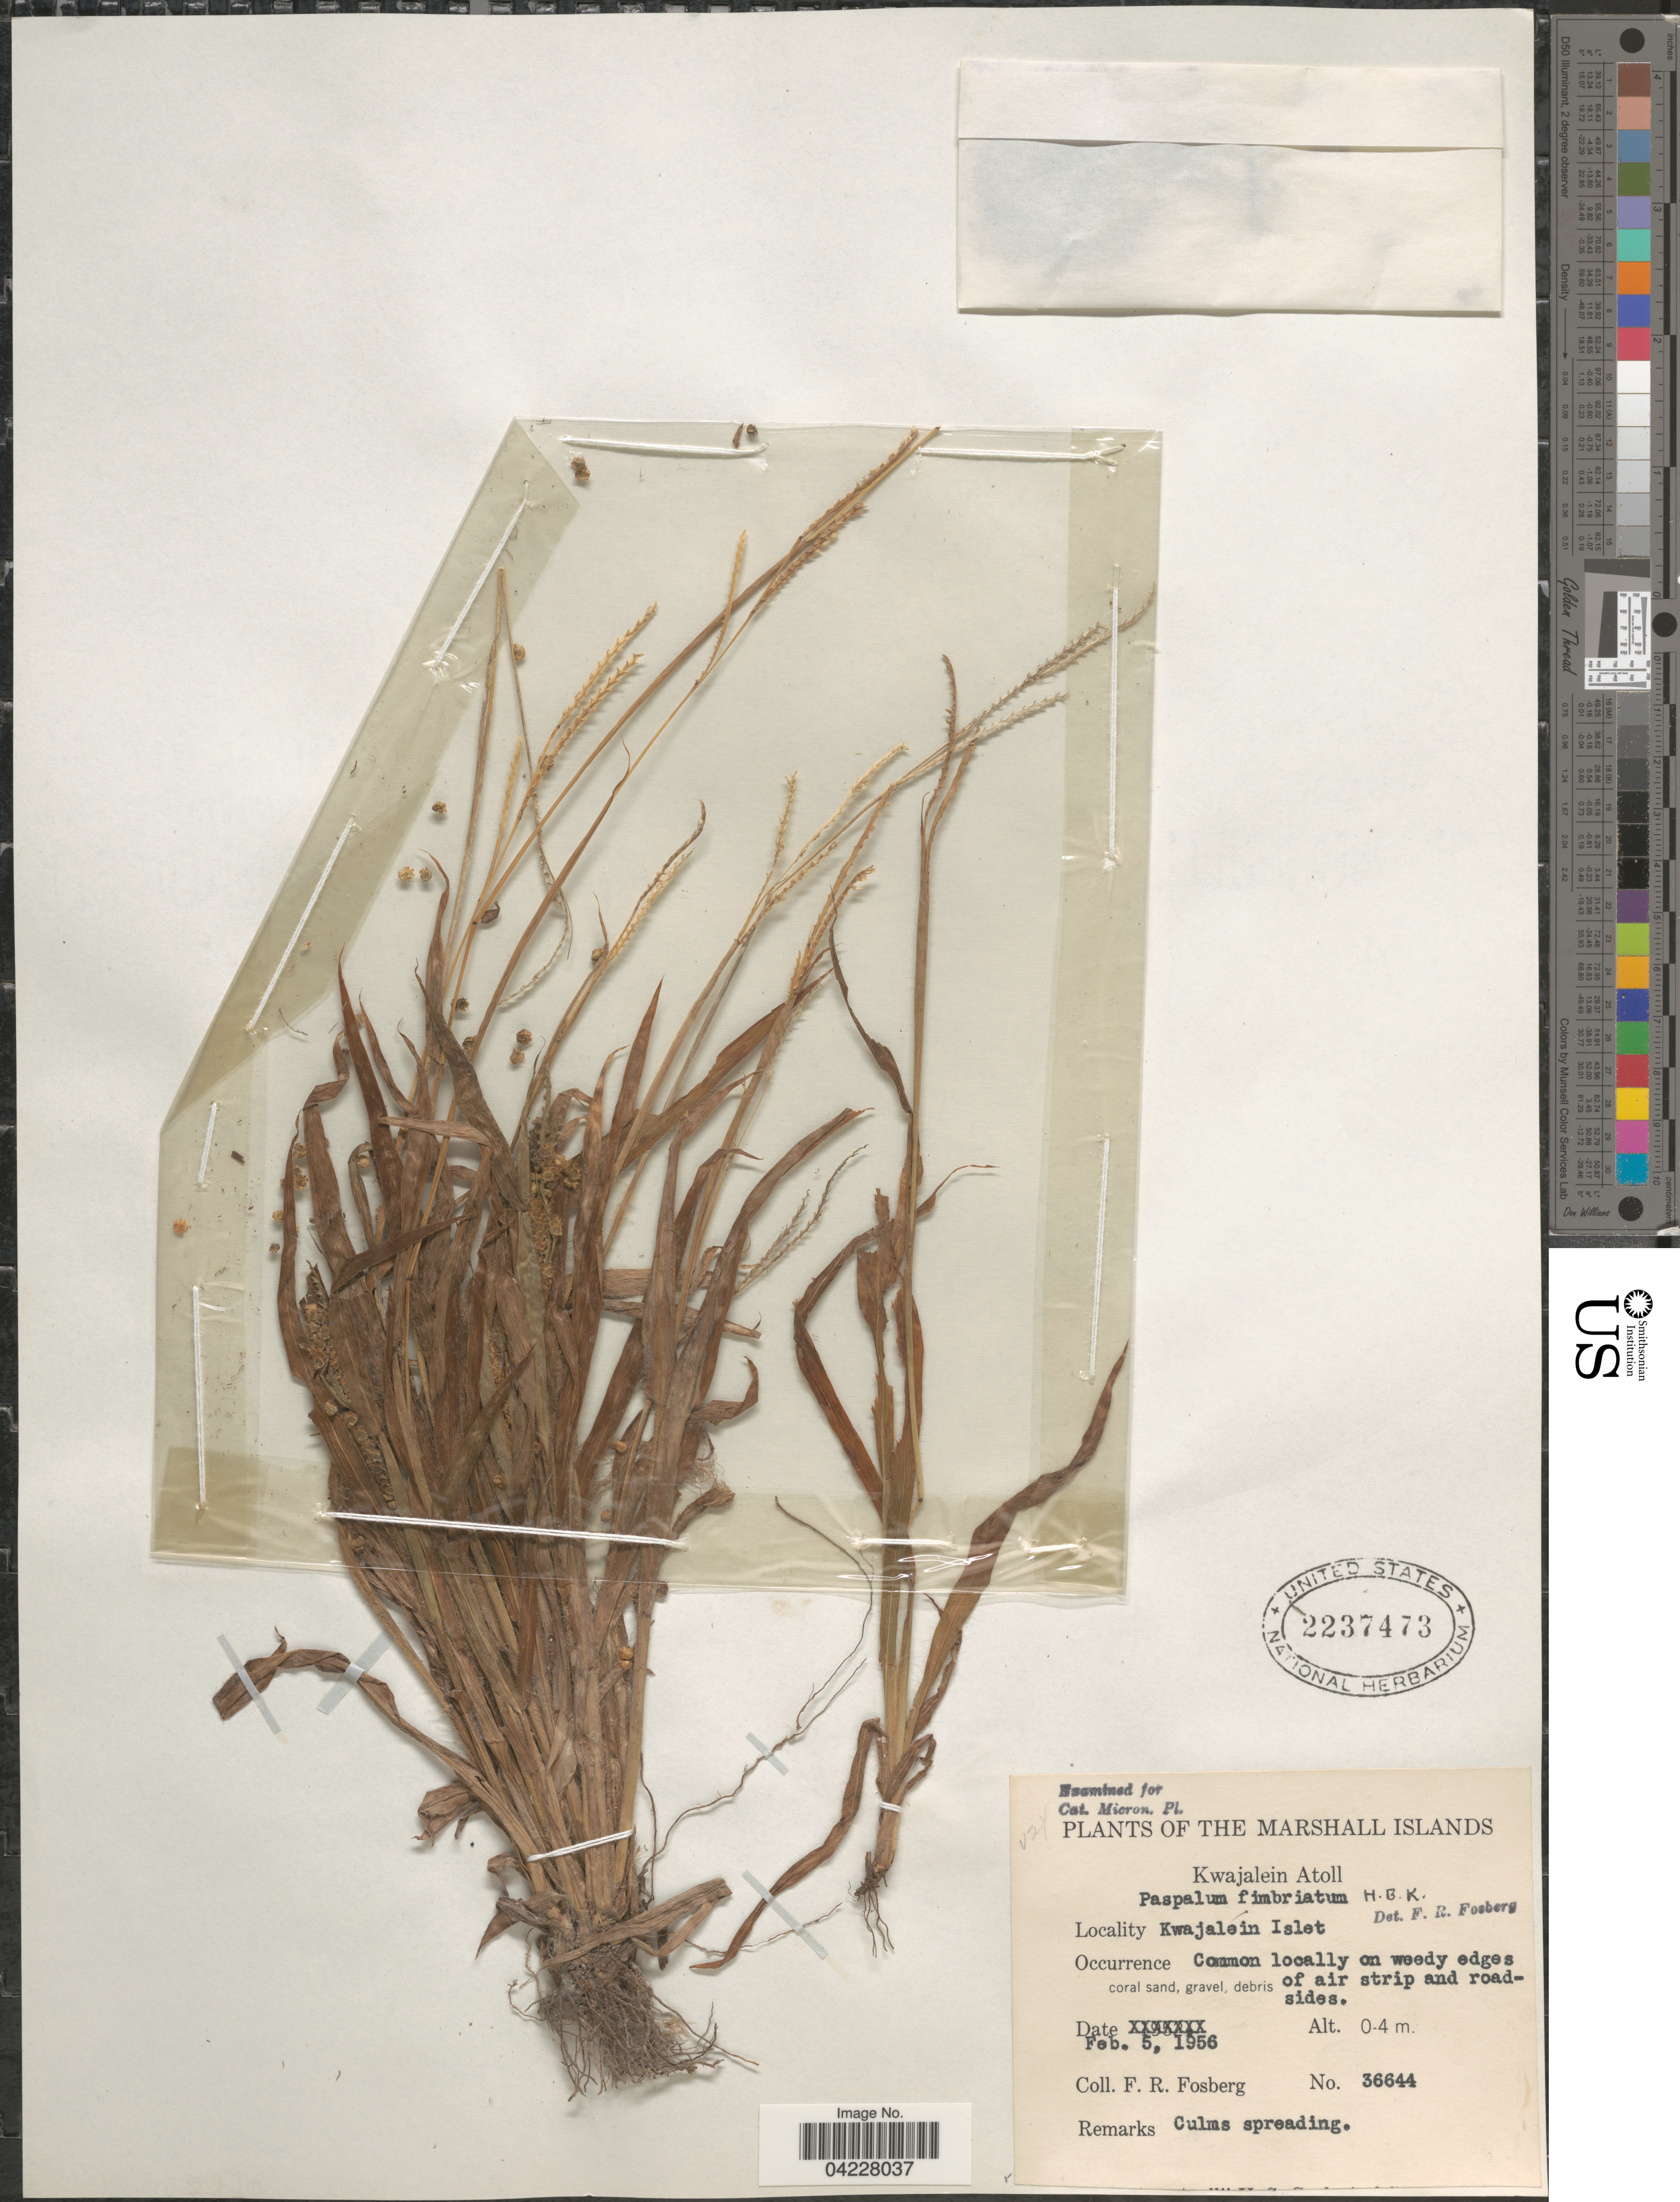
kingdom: Plantae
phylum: Tracheophyta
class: Liliopsida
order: Poales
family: Poaceae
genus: Paspalum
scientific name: Paspalum fimbriatum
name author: Kunth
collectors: F. R. Fosberg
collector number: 36644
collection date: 1956-02-05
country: Marshall Islands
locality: Kwajalein Atoll. Kwajalein Islet.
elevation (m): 0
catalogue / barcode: US 2237473